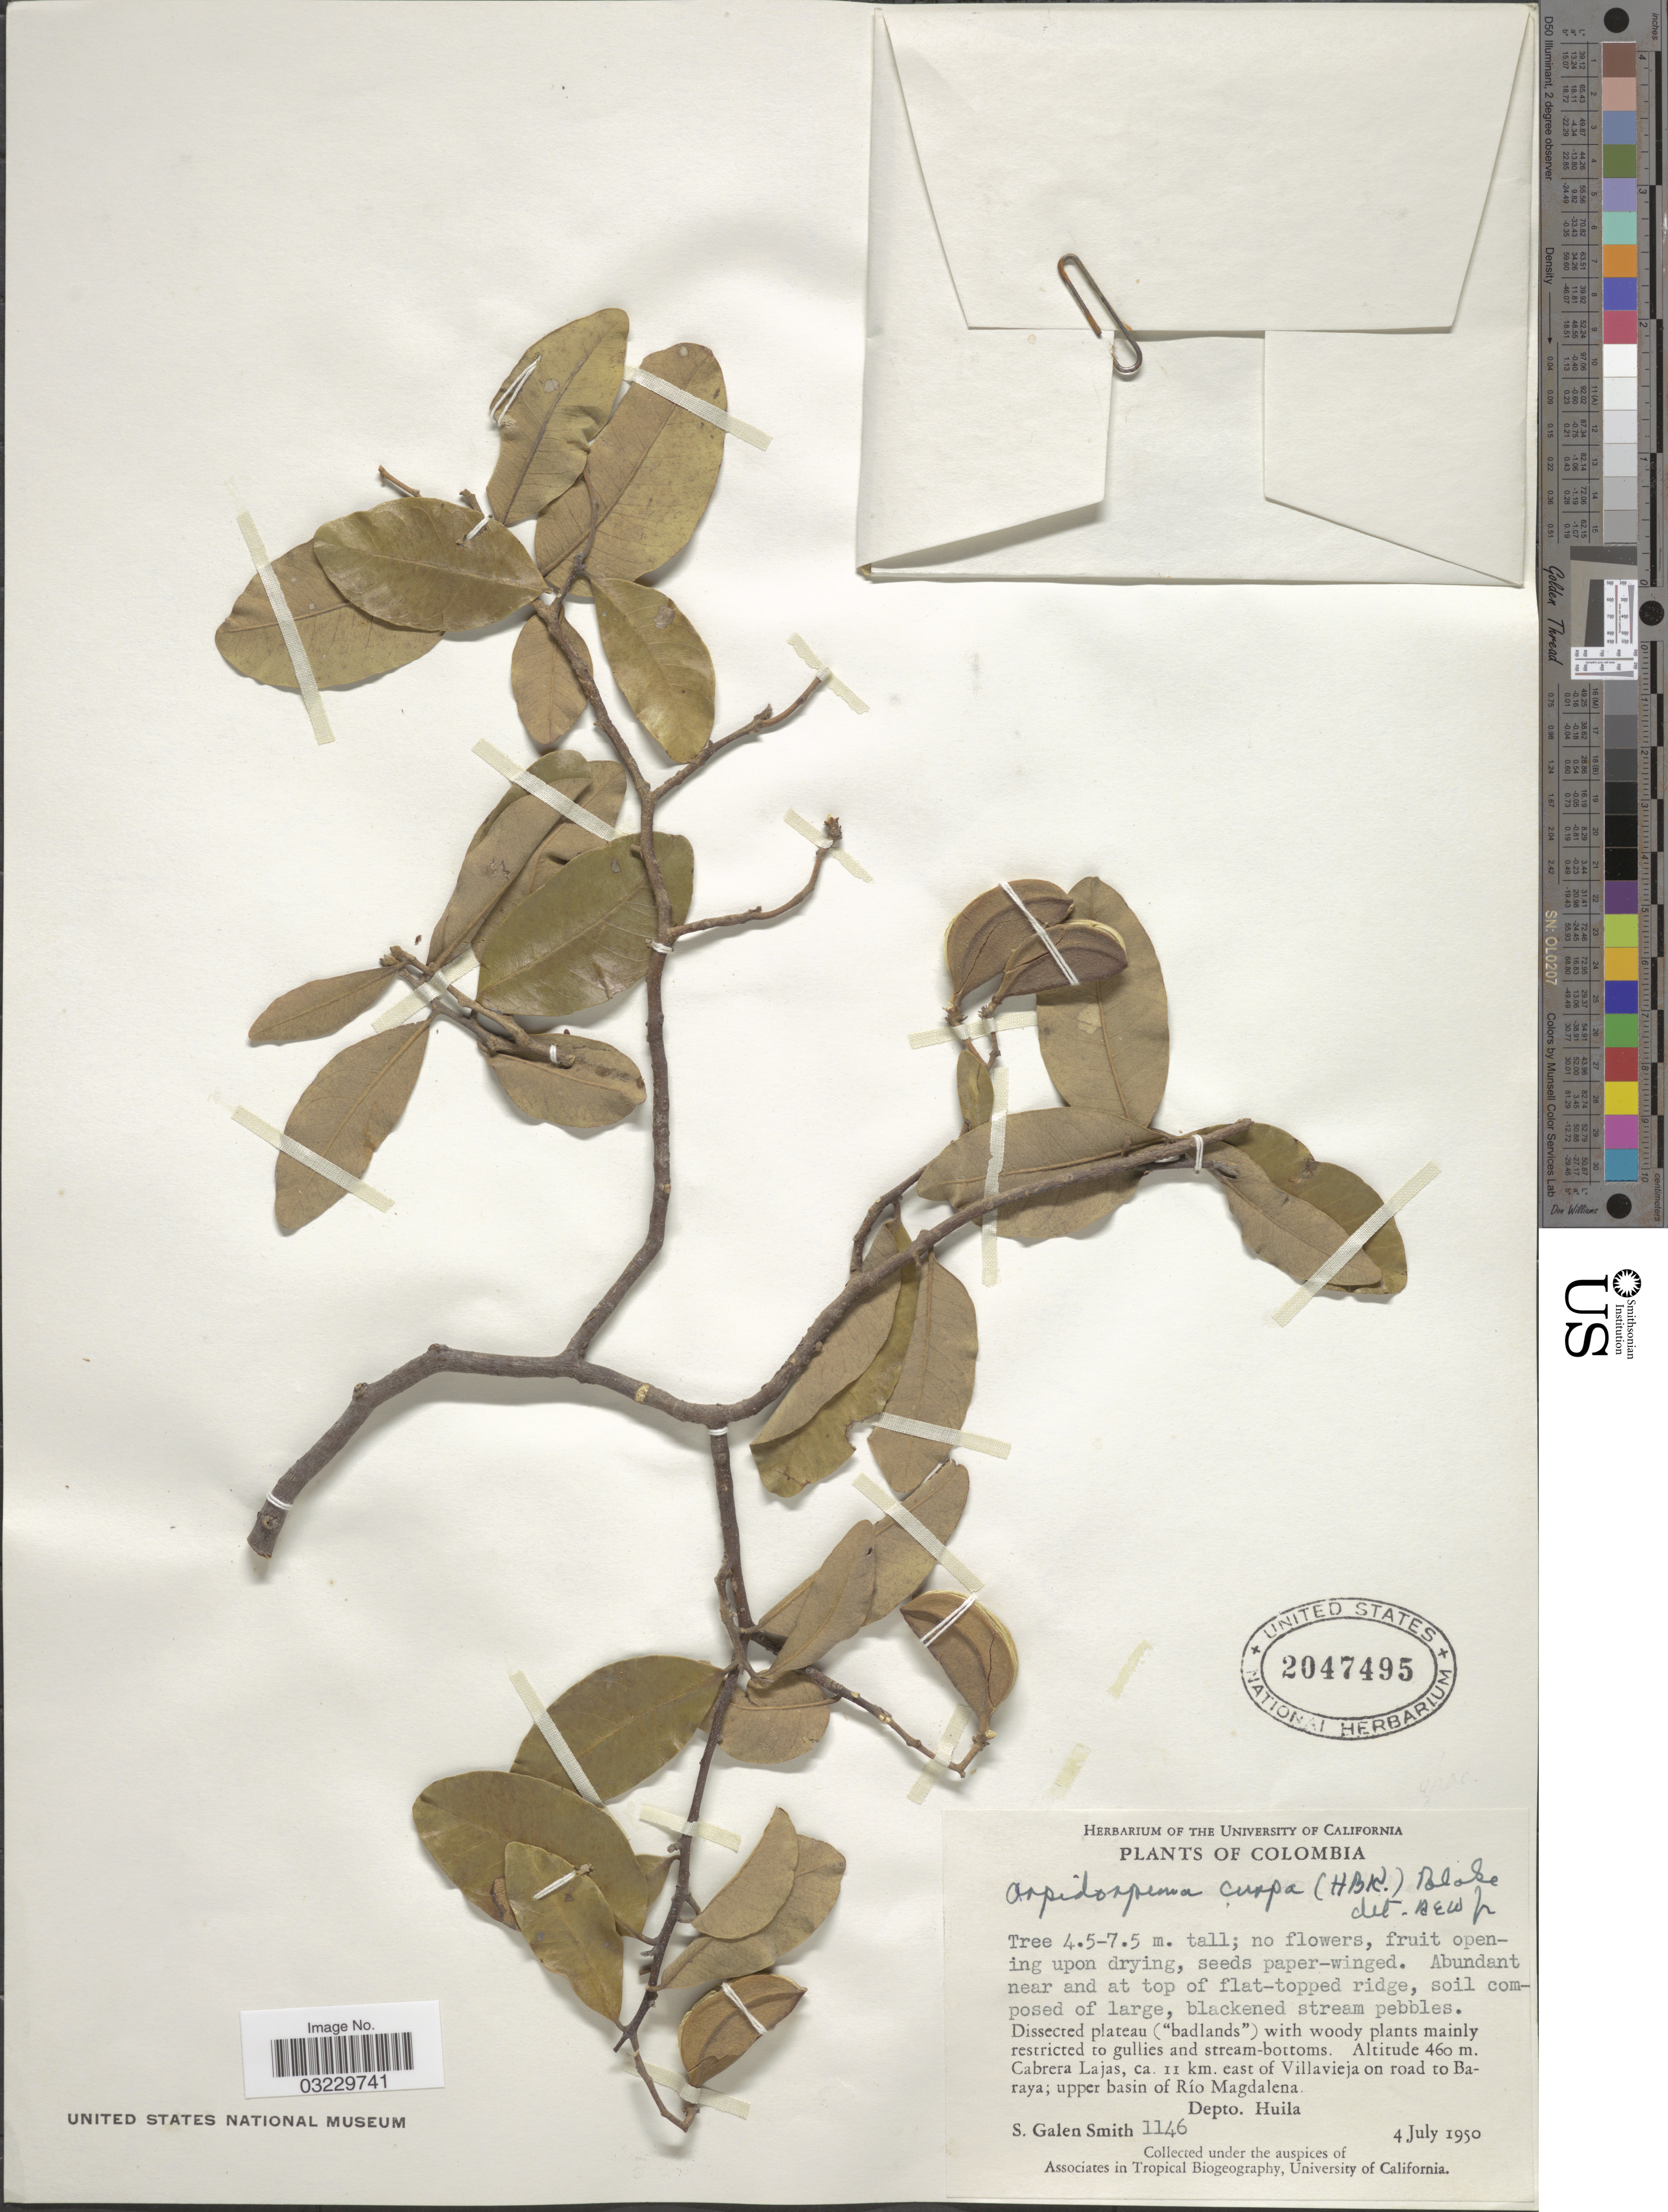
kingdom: Plantae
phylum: Tracheophyta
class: Magnoliopsida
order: Gentianales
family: Apocynaceae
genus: Aspidosperma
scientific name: Aspidosperma cuspa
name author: (Kunth) S.F. Blake ex Pittier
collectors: S. G. Smith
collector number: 1146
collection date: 1950-07-04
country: Colombia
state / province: Huila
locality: Cabrera Lajas, ca. 11 km. east of Villavieja on road to Baraya; upper basin of Río Magdalena. Depto. Huila.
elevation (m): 460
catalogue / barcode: US 2047495